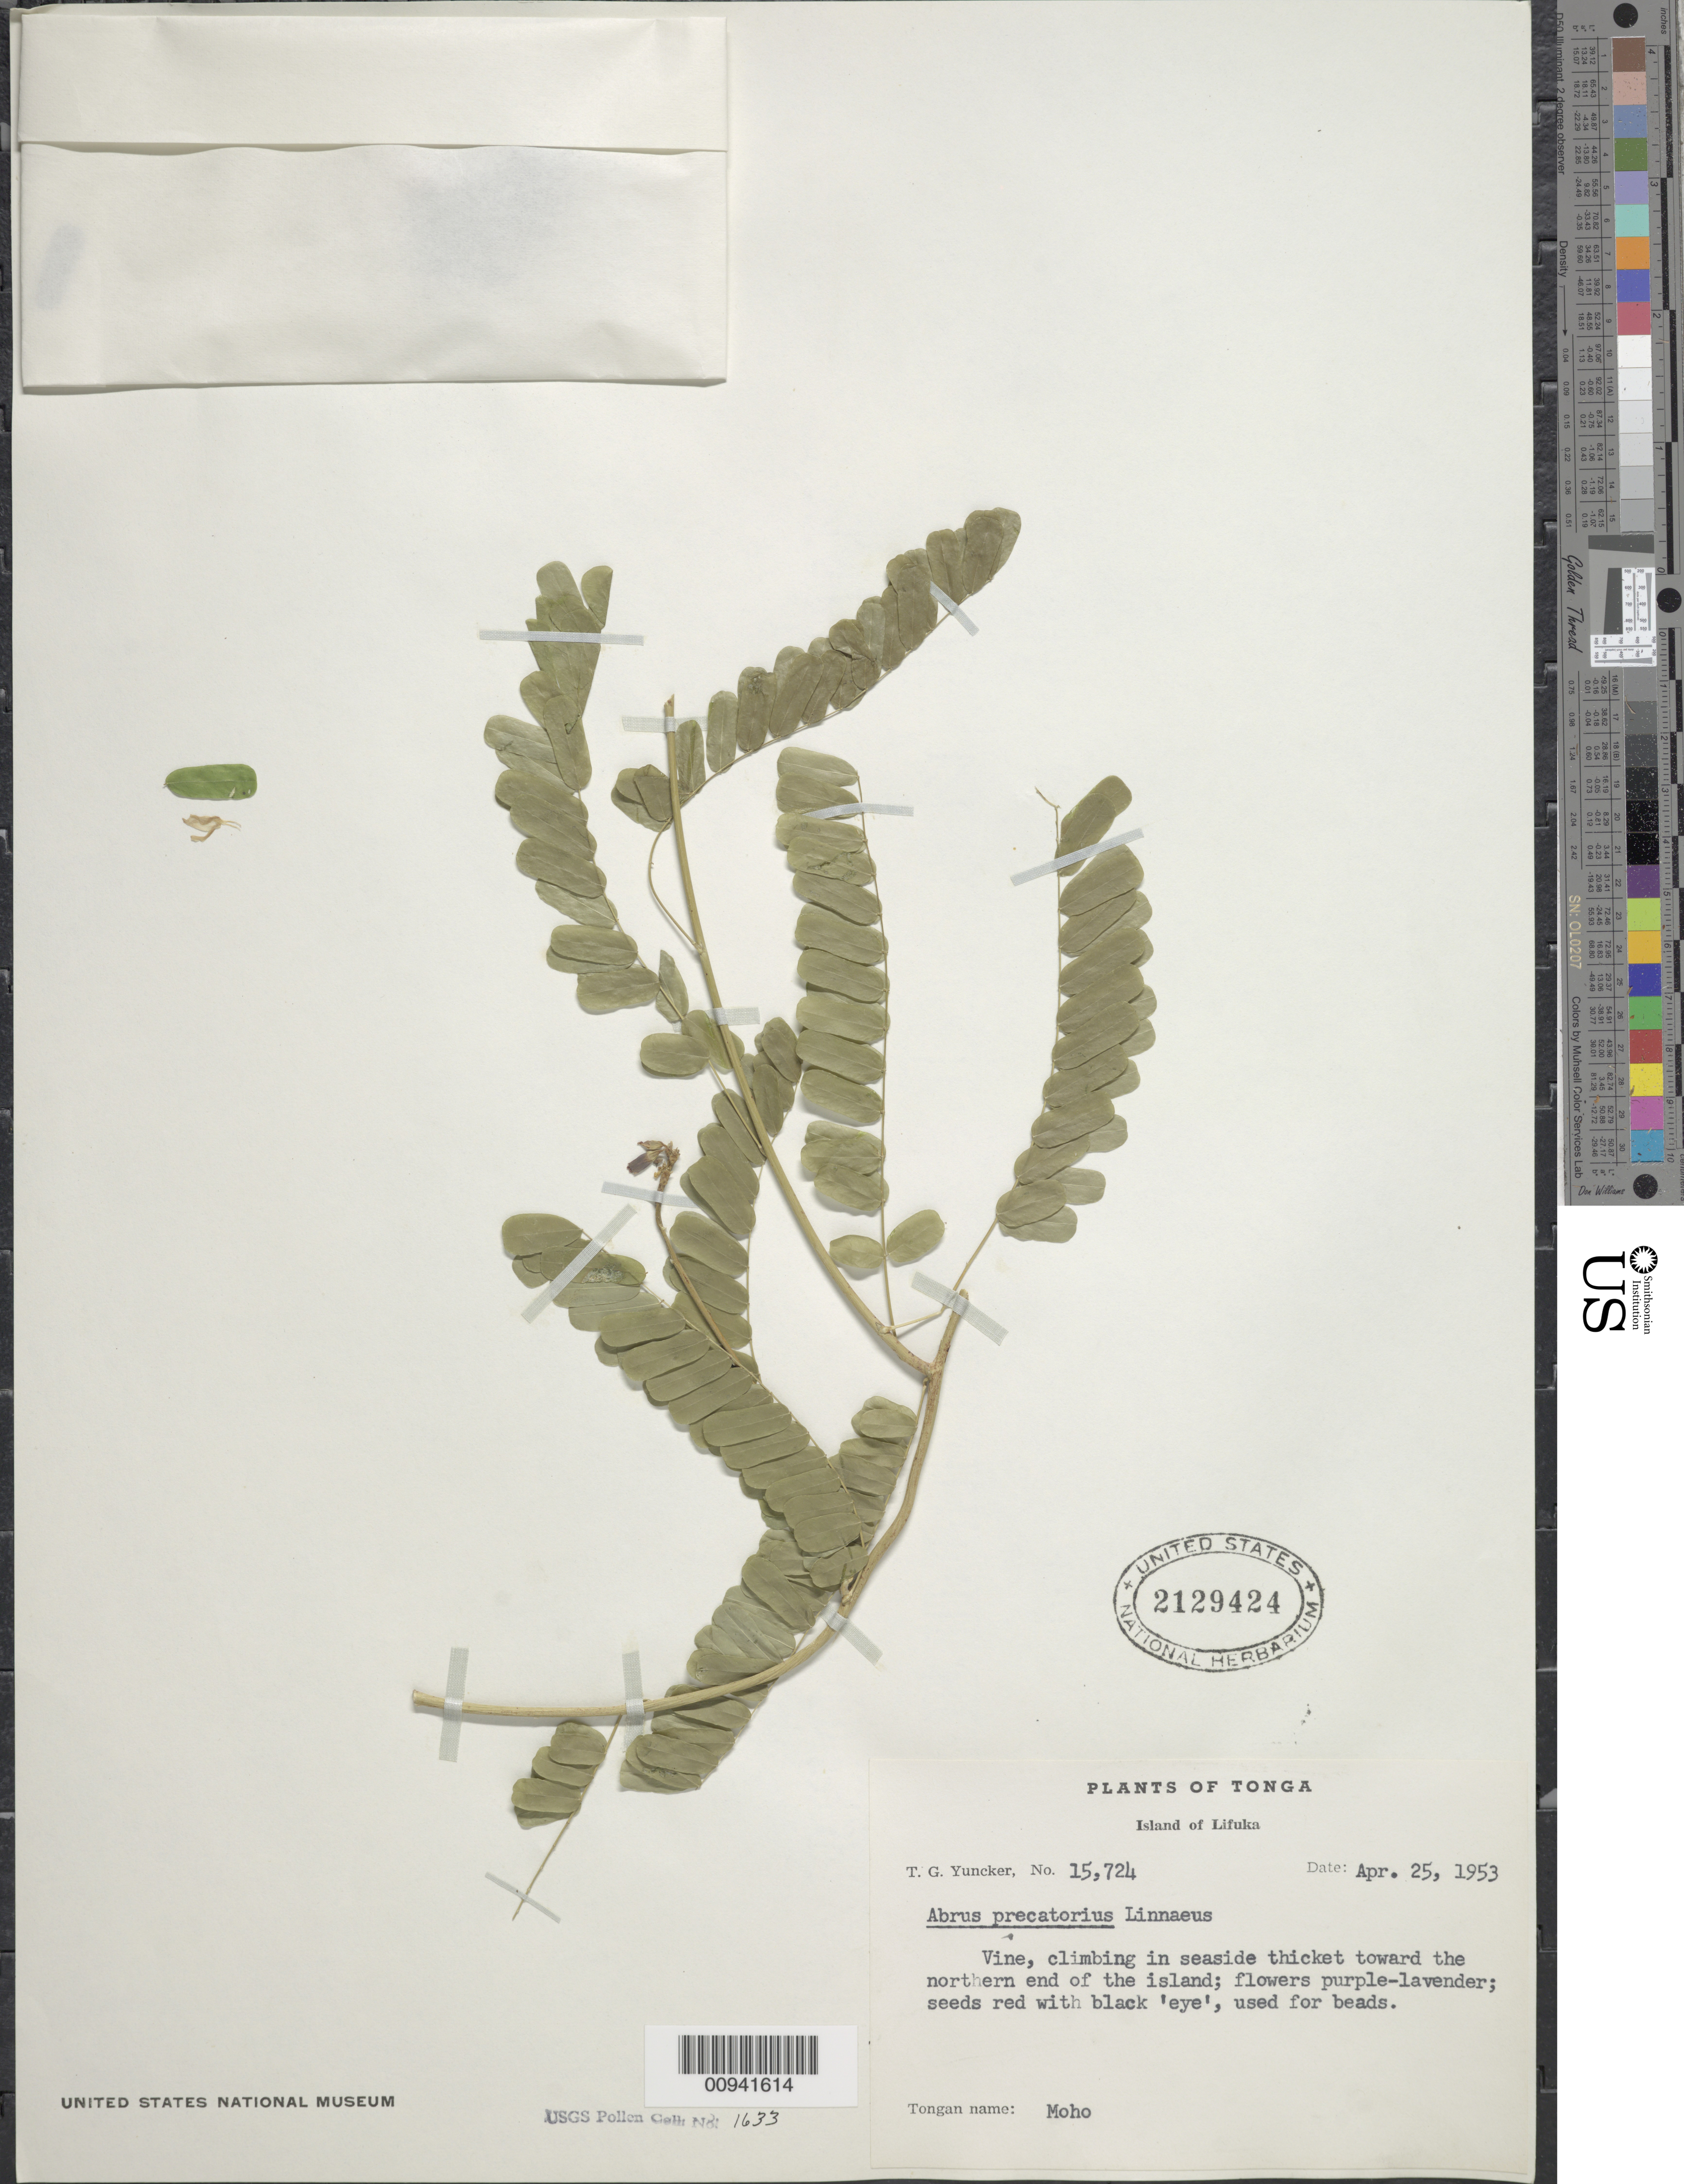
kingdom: Plantae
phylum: Tracheophyta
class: Magnoliopsida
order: Fabales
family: Fabaceae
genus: Abrus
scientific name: Abrus precatorius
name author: L.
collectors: T. G. Yuncker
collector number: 15724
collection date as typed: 25 Apr 1953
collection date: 1953-04-25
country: Tonga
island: Lifuka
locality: northern end of island.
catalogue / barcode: US 2129424